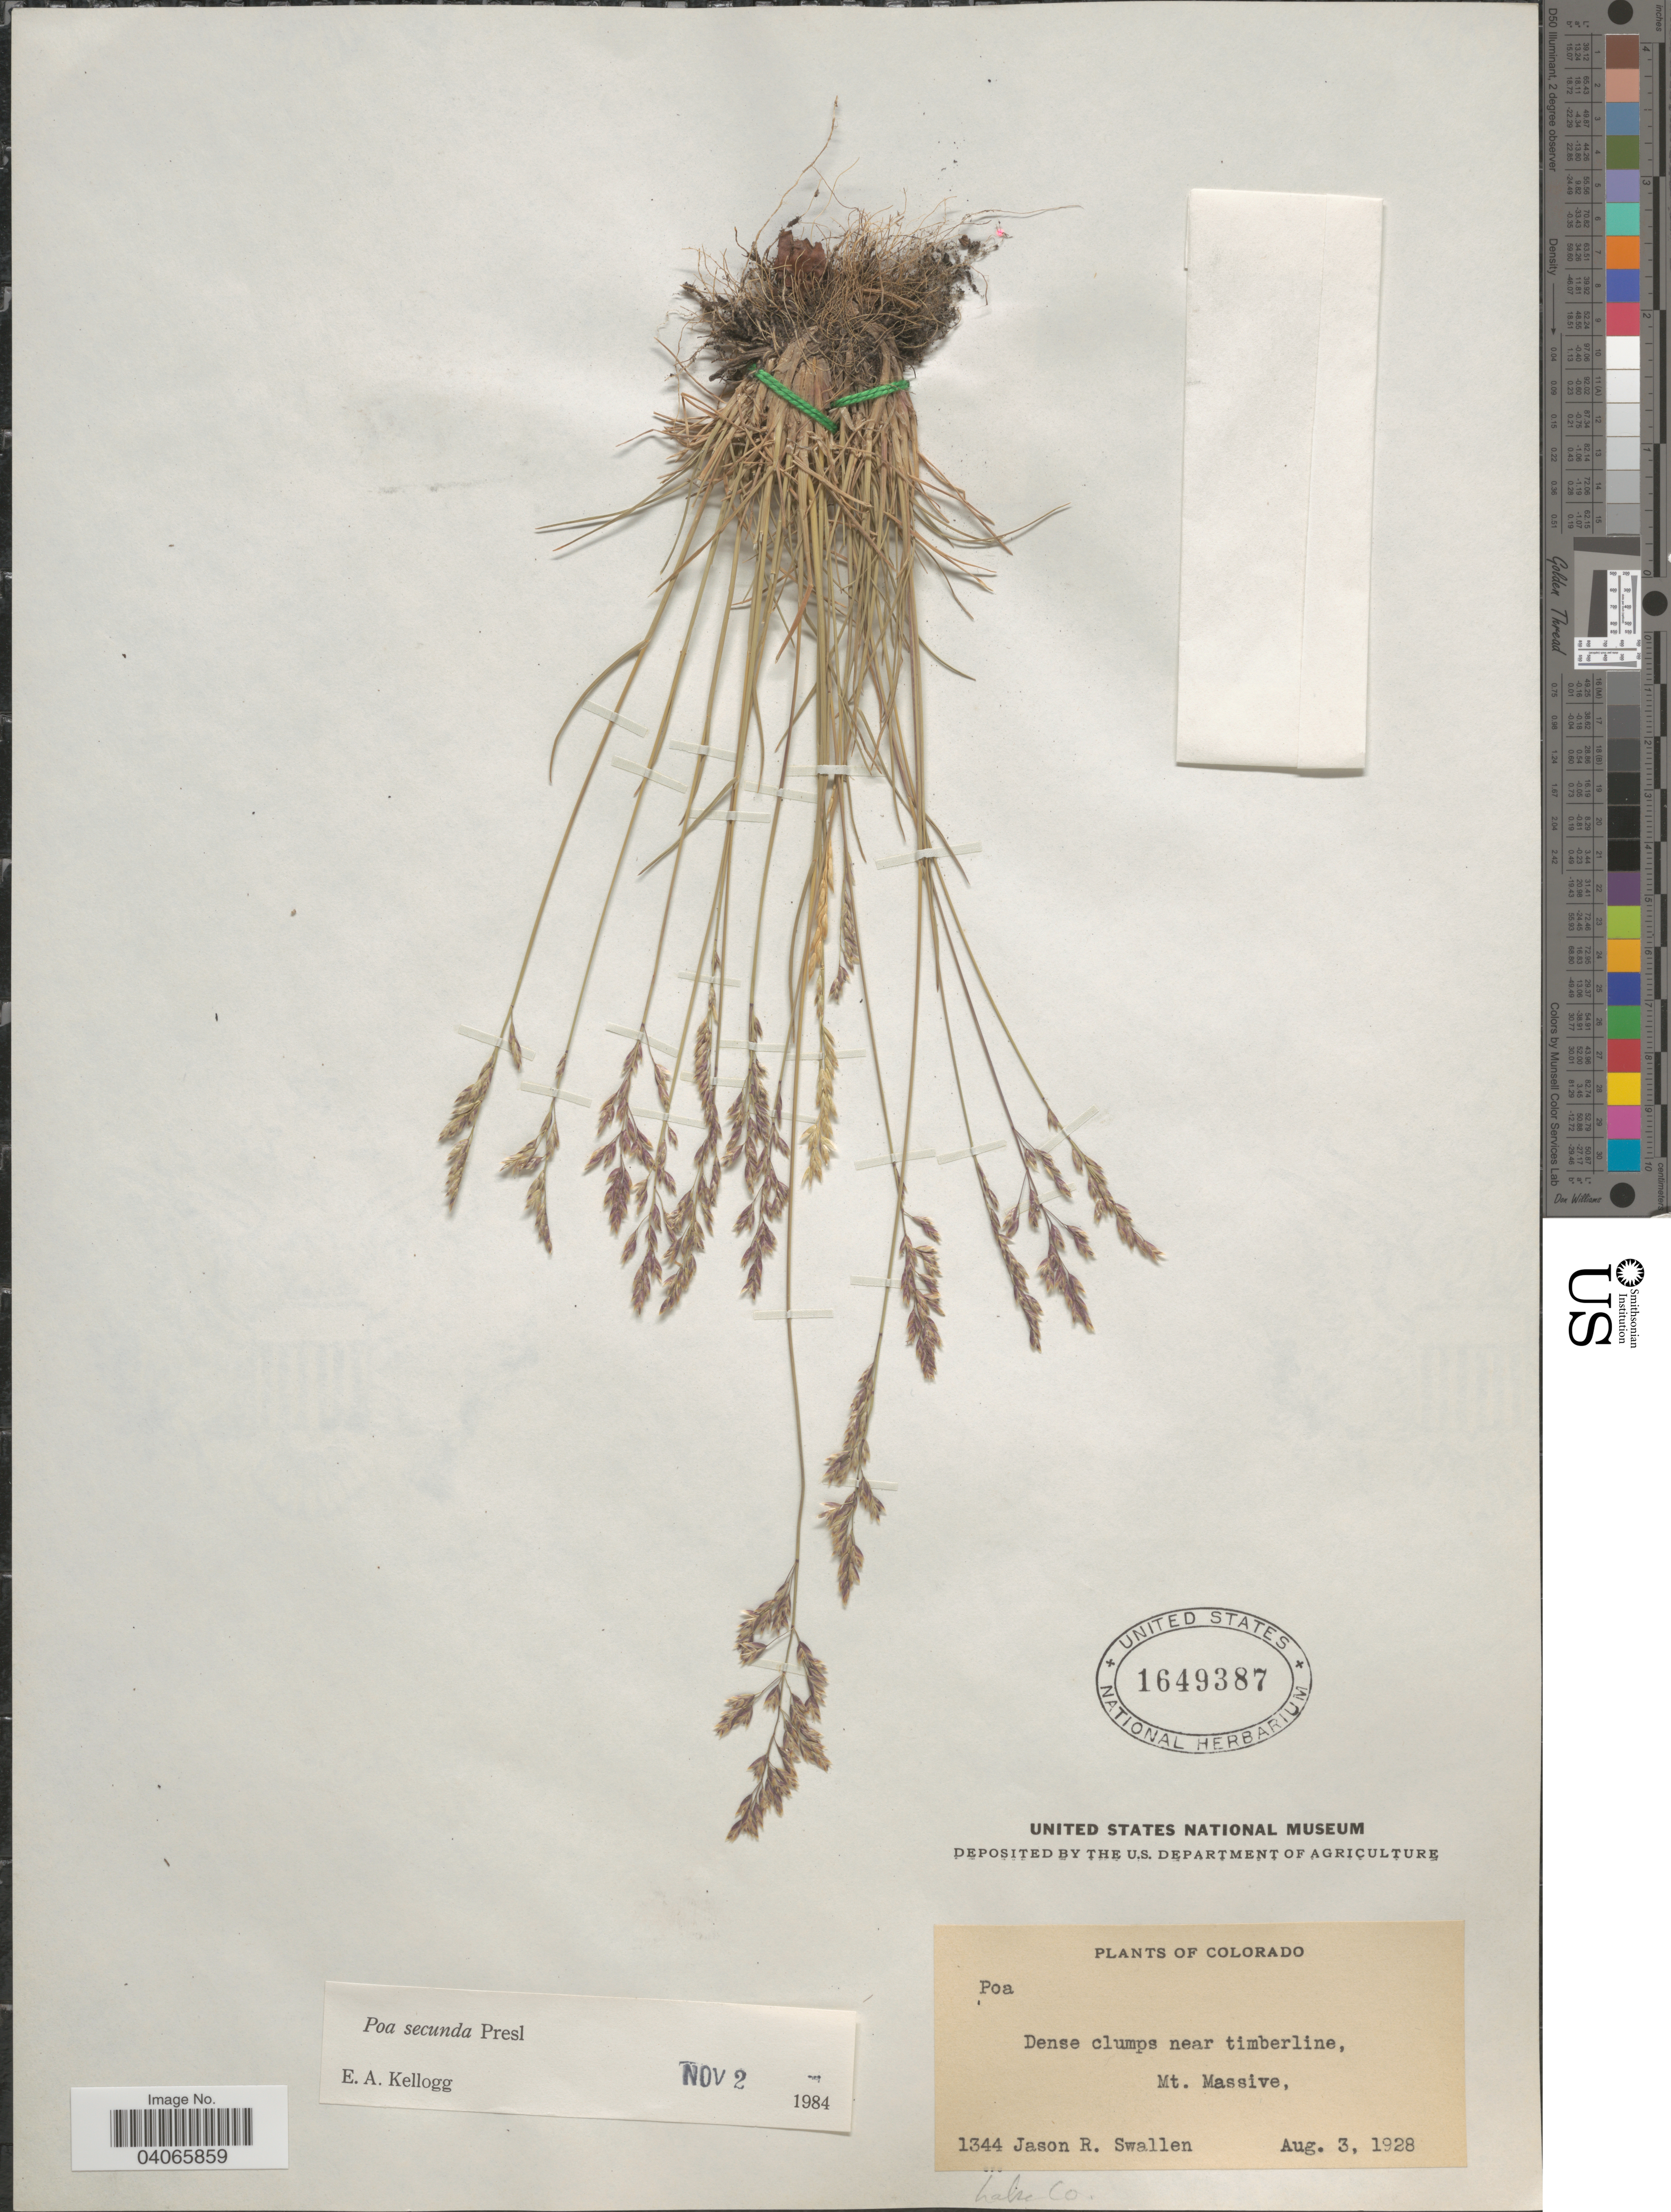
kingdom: Plantae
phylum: Tracheophyta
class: Liliopsida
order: Poales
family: Poaceae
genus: Poa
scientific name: Poa secunda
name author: J. Presl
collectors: J. R. Swallen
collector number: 1344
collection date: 1928-08-03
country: United States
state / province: Colorado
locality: Dense clumps near timberline, Mt. Massive, Lake Co.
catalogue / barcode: US 1649387